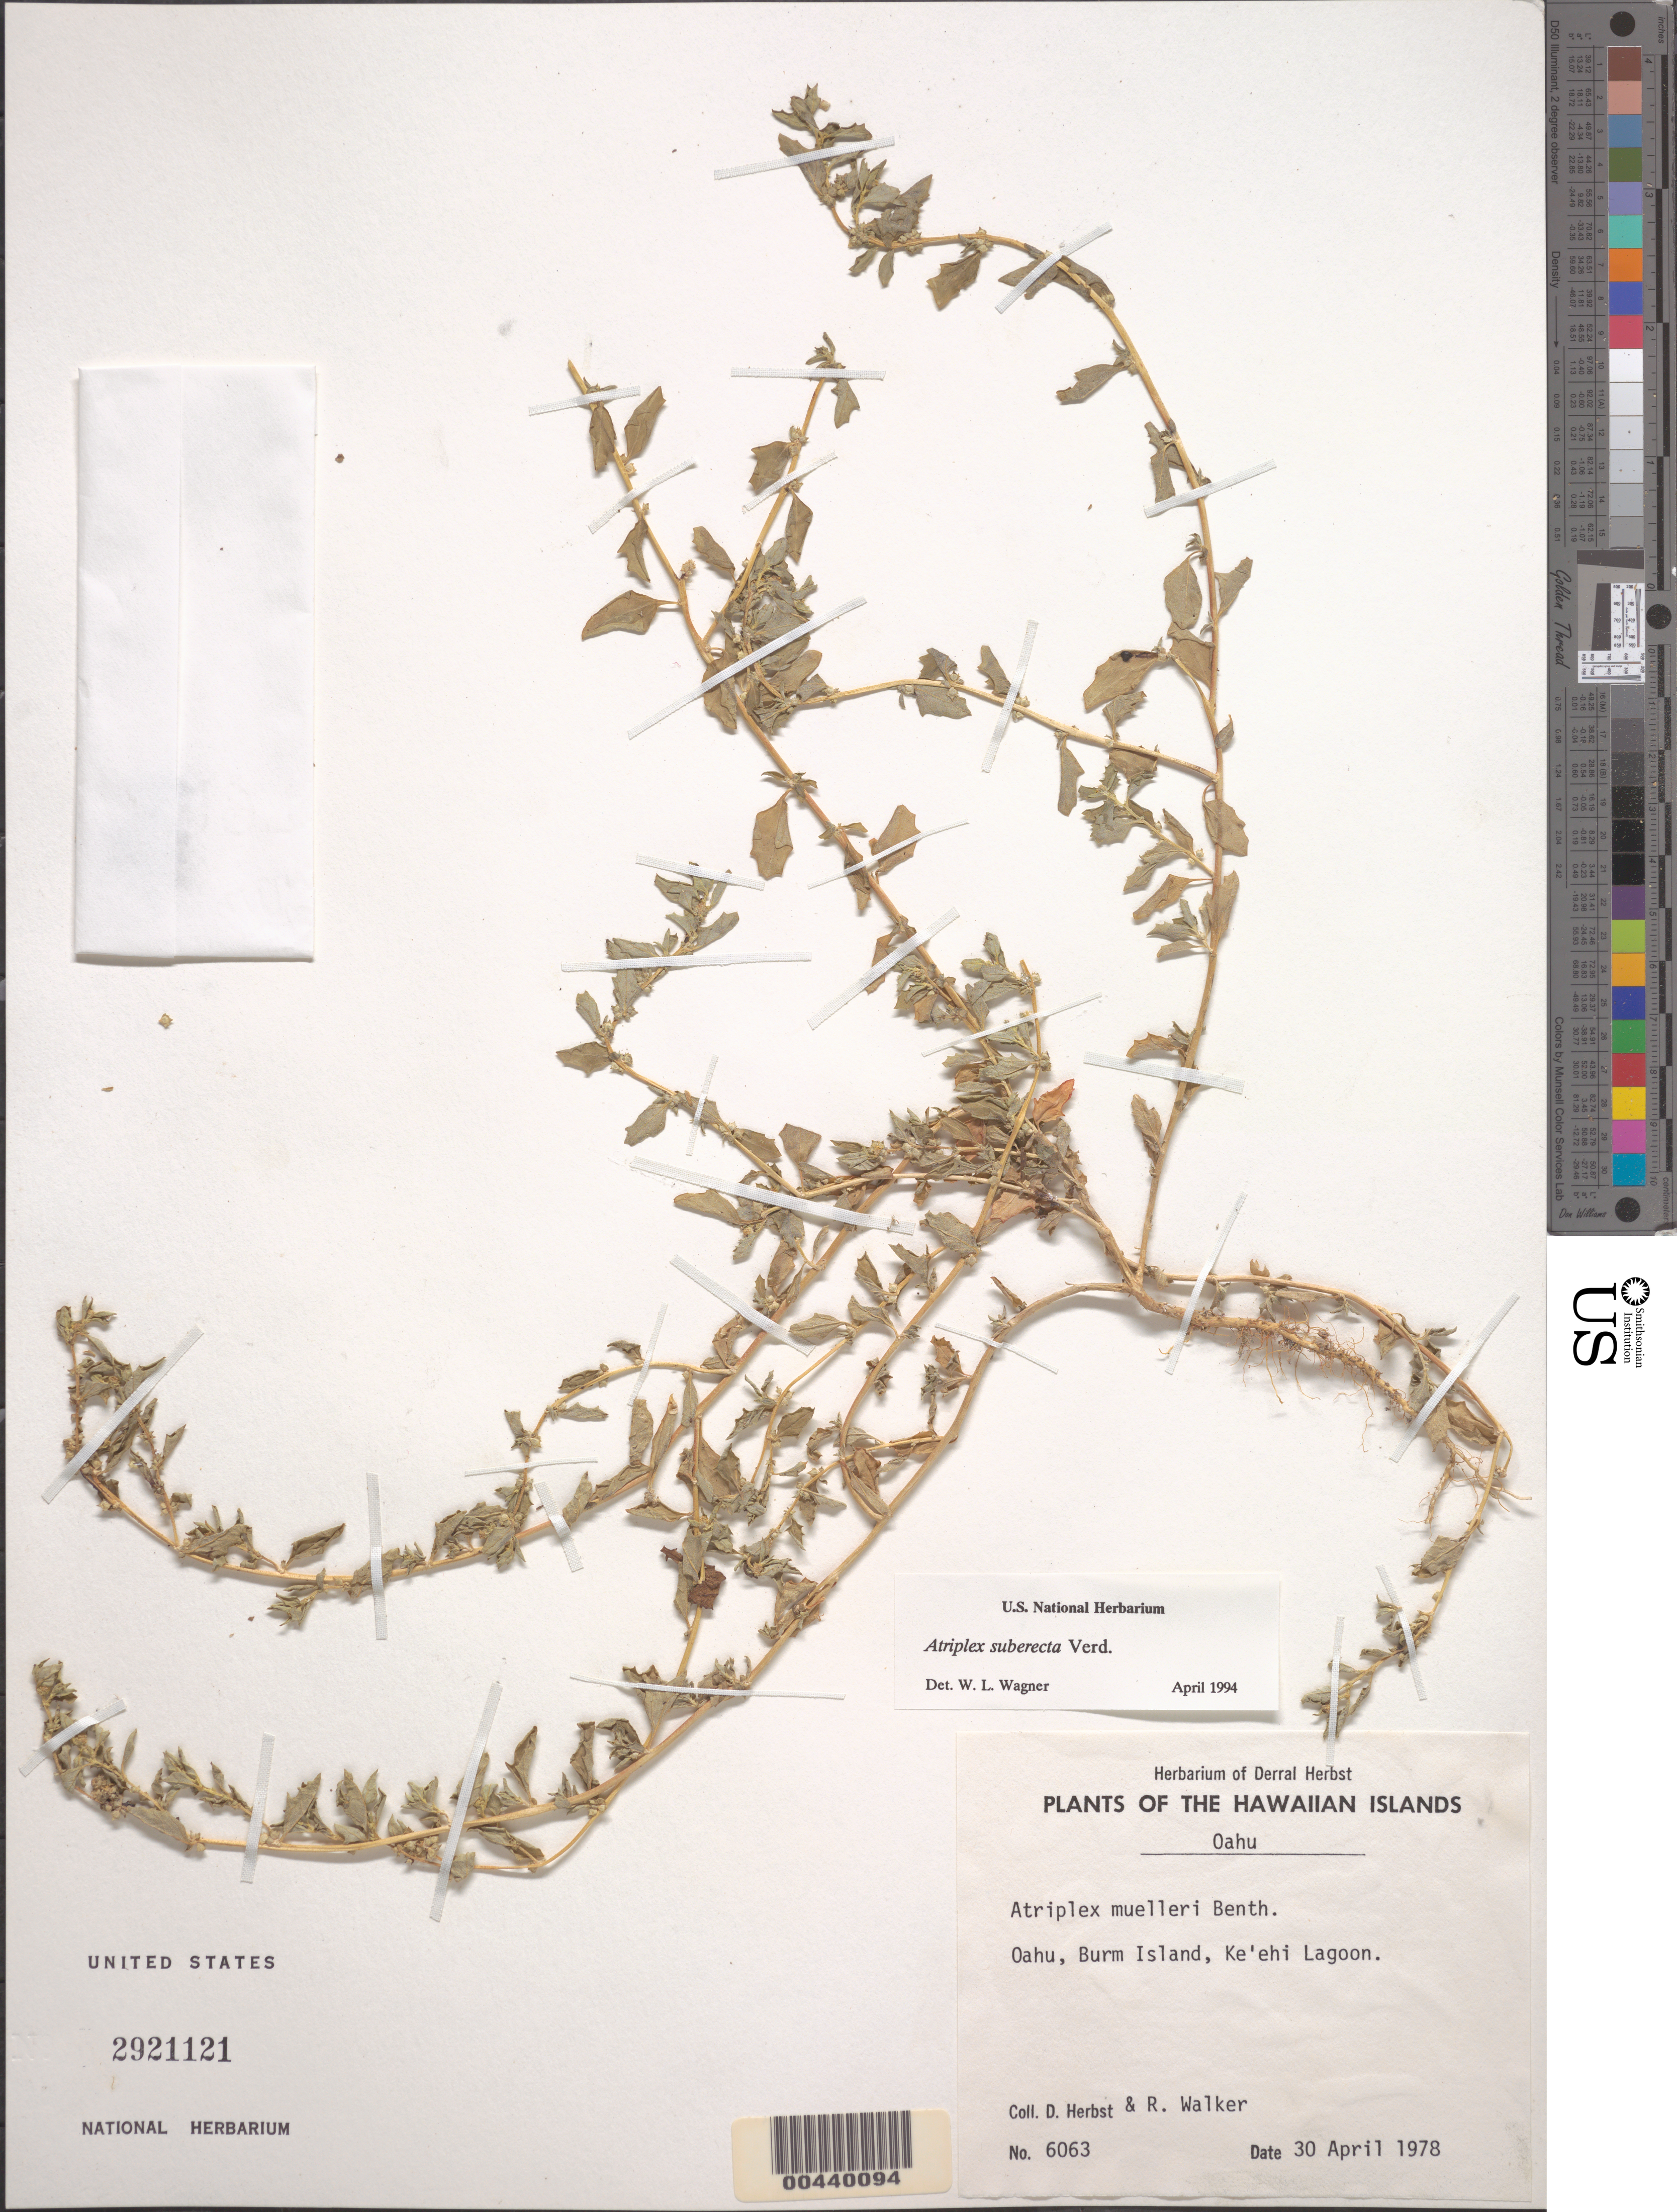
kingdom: Plantae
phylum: Tracheophyta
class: Magnoliopsida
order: Caryophyllales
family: Amaranthaceae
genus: Atriplex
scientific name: Atriplex suberecta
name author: Verd.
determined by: Wagner, W. L., (BOT), Smithsonian Institution - National Museum of Natural History (UNITED STATES)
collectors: D. R. Herbst & R. Walker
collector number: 6063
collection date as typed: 30 Apr 1978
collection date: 1978-04-30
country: United States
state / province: Hawaii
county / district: Kauai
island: Kaua'i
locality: Burm Island, Ke'ehi Lagoon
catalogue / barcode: US 2921121